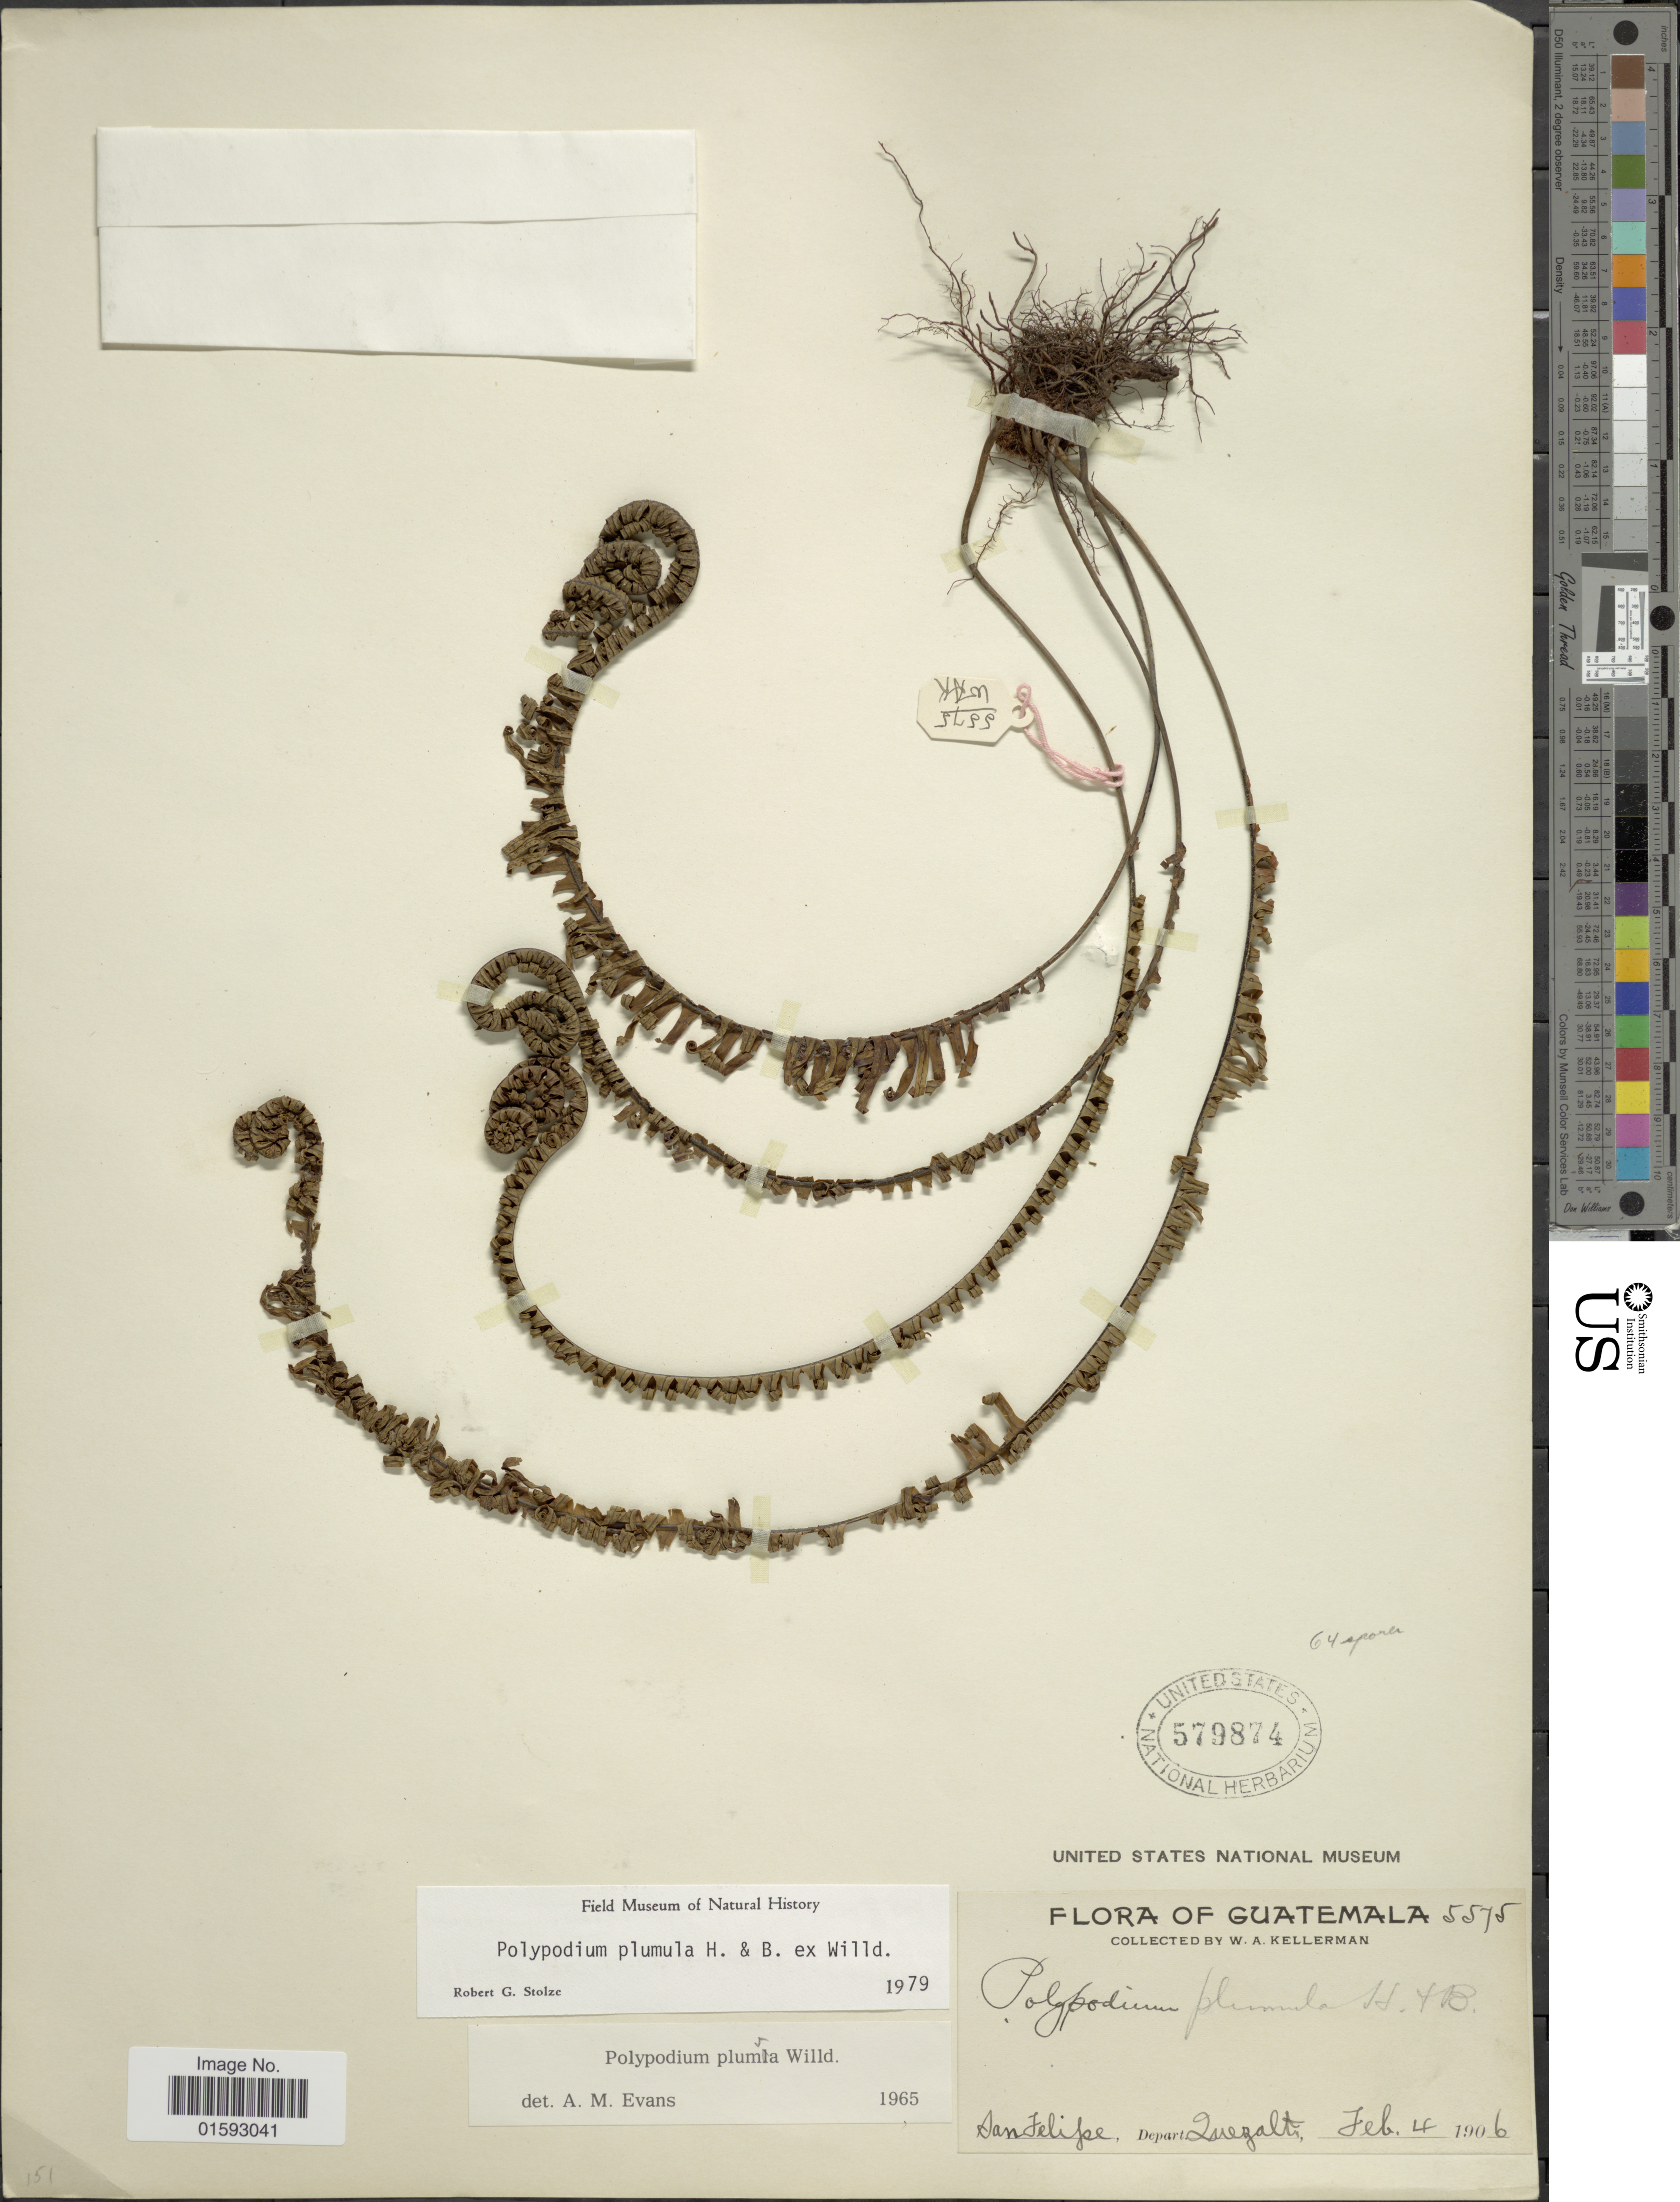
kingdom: Plantae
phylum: Tracheophyta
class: Polypodiopsida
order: Polypodiales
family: Polypodiaceae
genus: Pecluma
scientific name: Pecluma plumula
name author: (Humb. & Bonpl. ex Willd.) M.G. Price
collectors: W. Kellerman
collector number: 5575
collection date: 1906-02-04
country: Guatemala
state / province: Quetzaltenango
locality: San Felipe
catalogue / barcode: US 579874